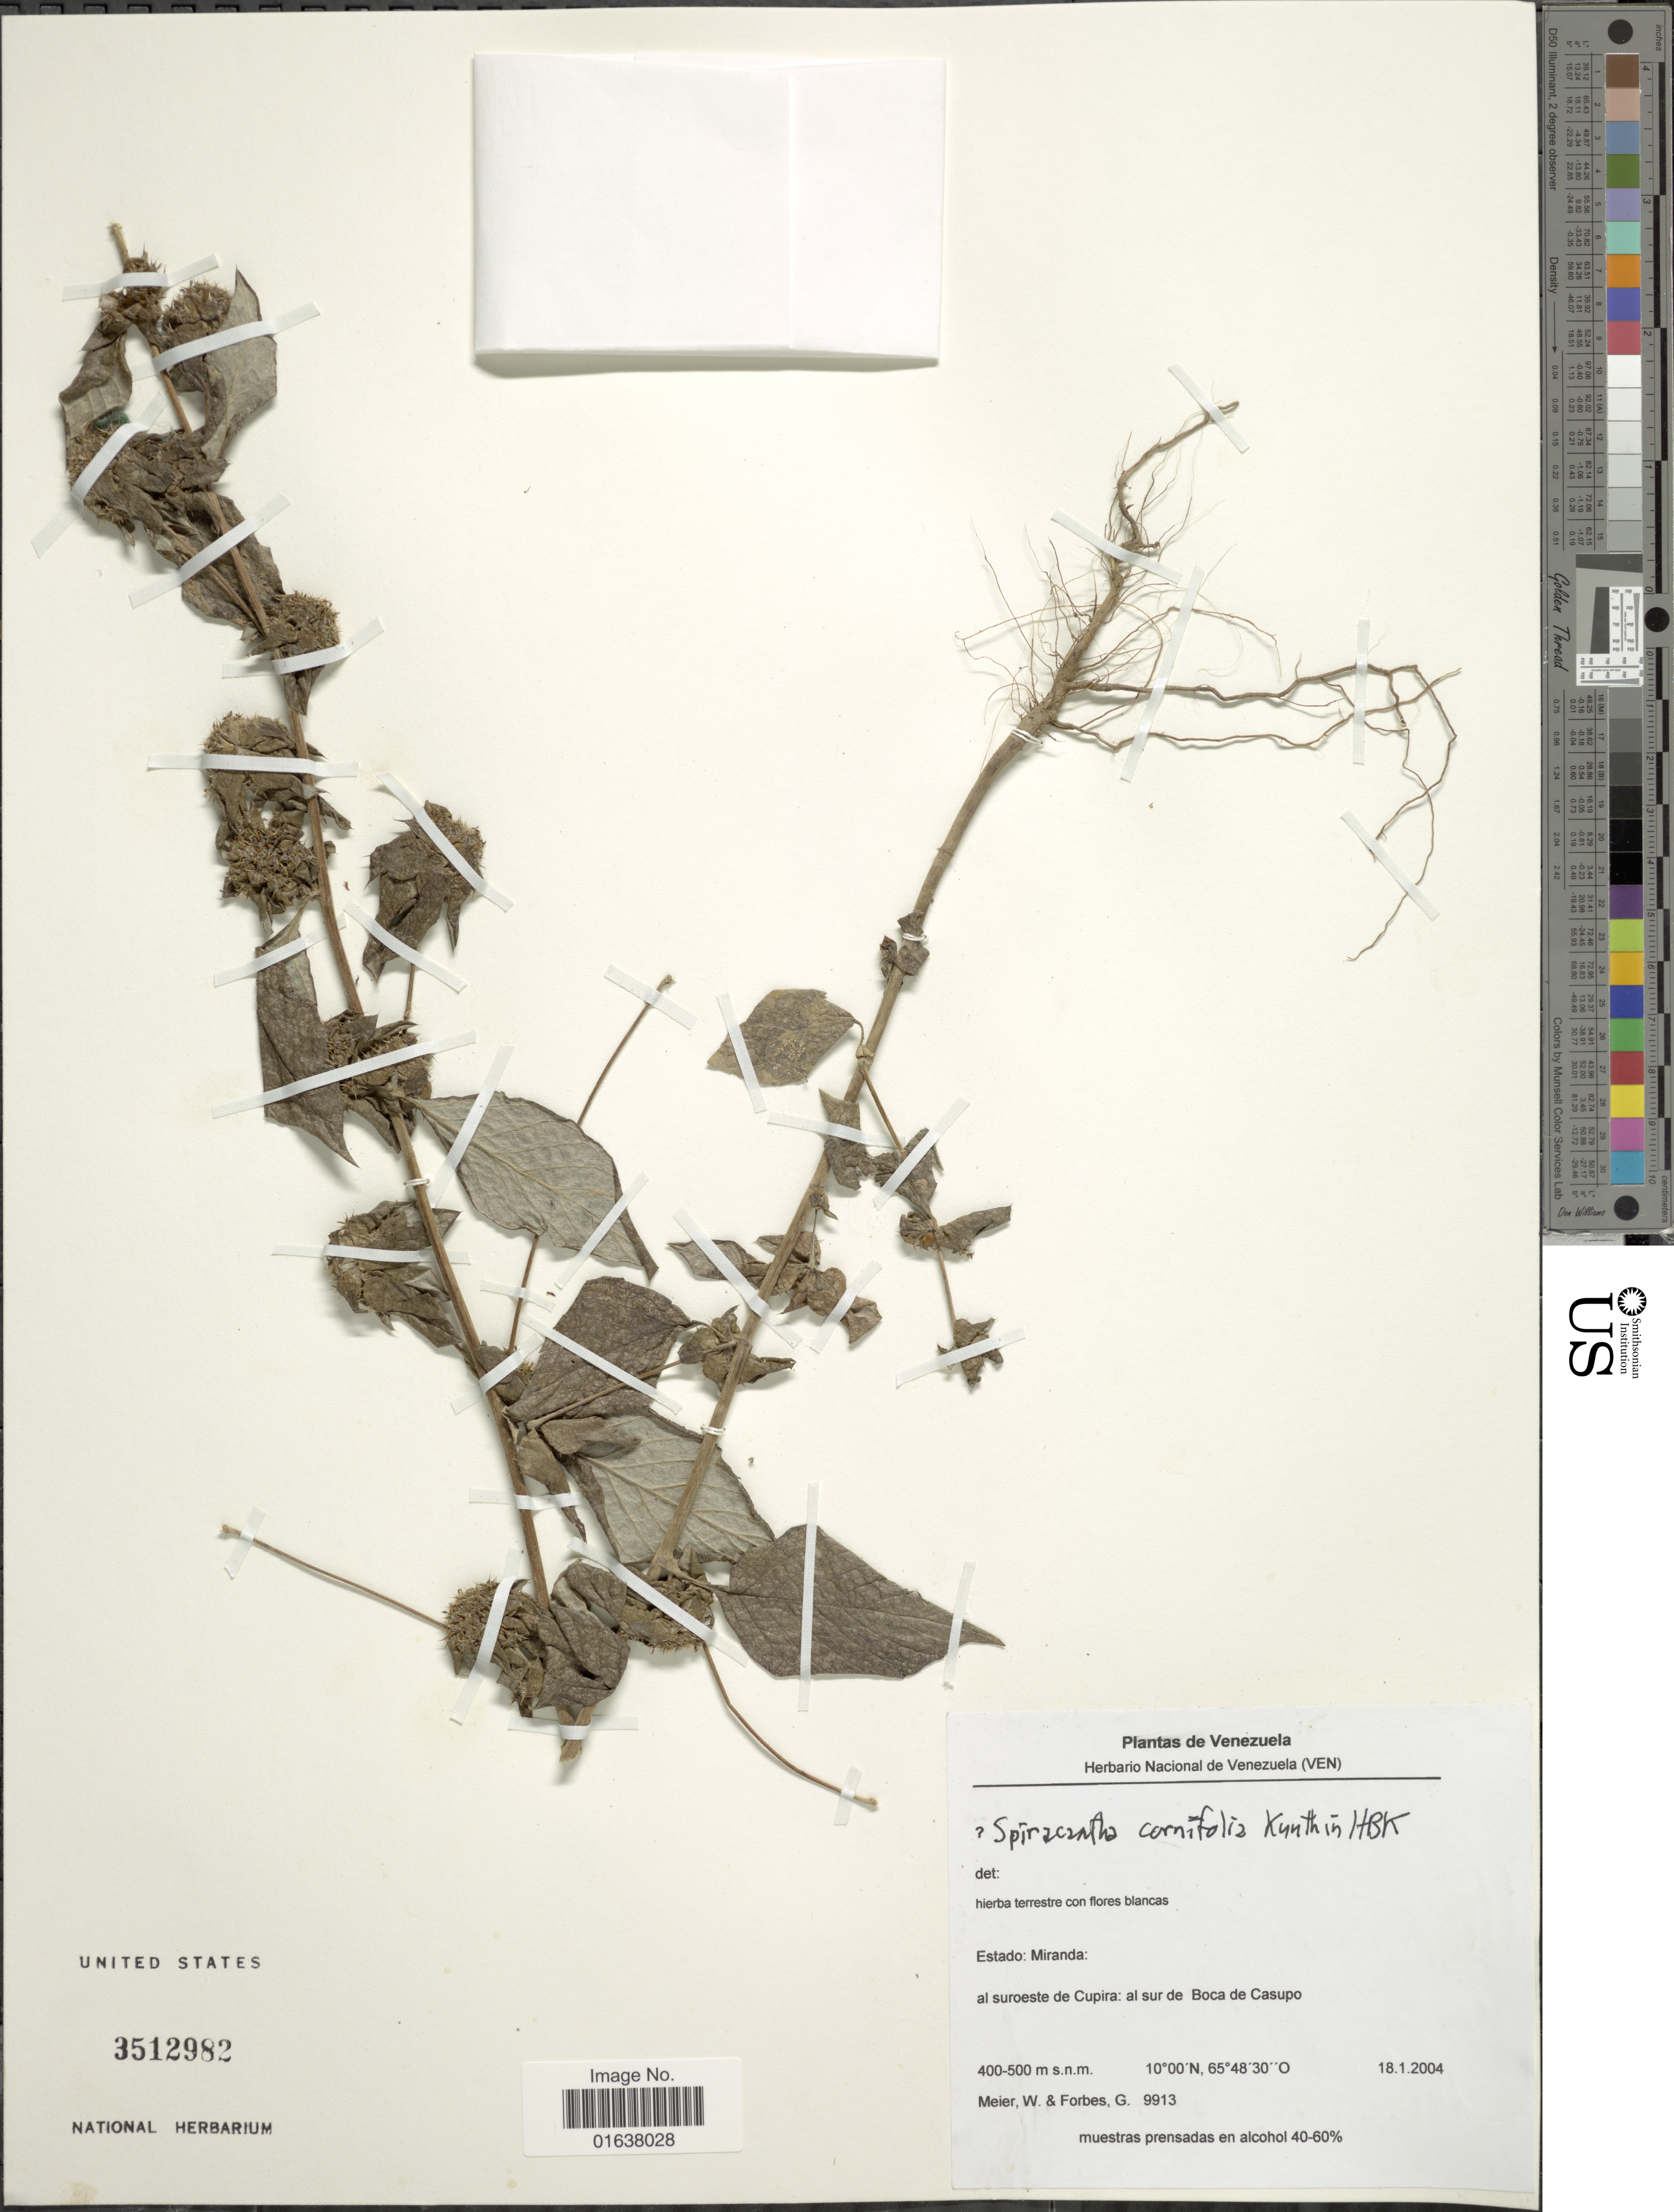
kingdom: Plantae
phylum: Tracheophyta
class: Magnoliopsida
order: Asterales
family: Asteraceae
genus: Spiracantha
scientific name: Spiracantha cornifolia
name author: Kunth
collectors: W. Meier & G. Forbes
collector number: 9913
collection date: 2004-01-18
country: Venezuela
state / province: Miranda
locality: Al suroeste de Cupira: al sur de Boca de Casupo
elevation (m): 400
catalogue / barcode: US 3512982